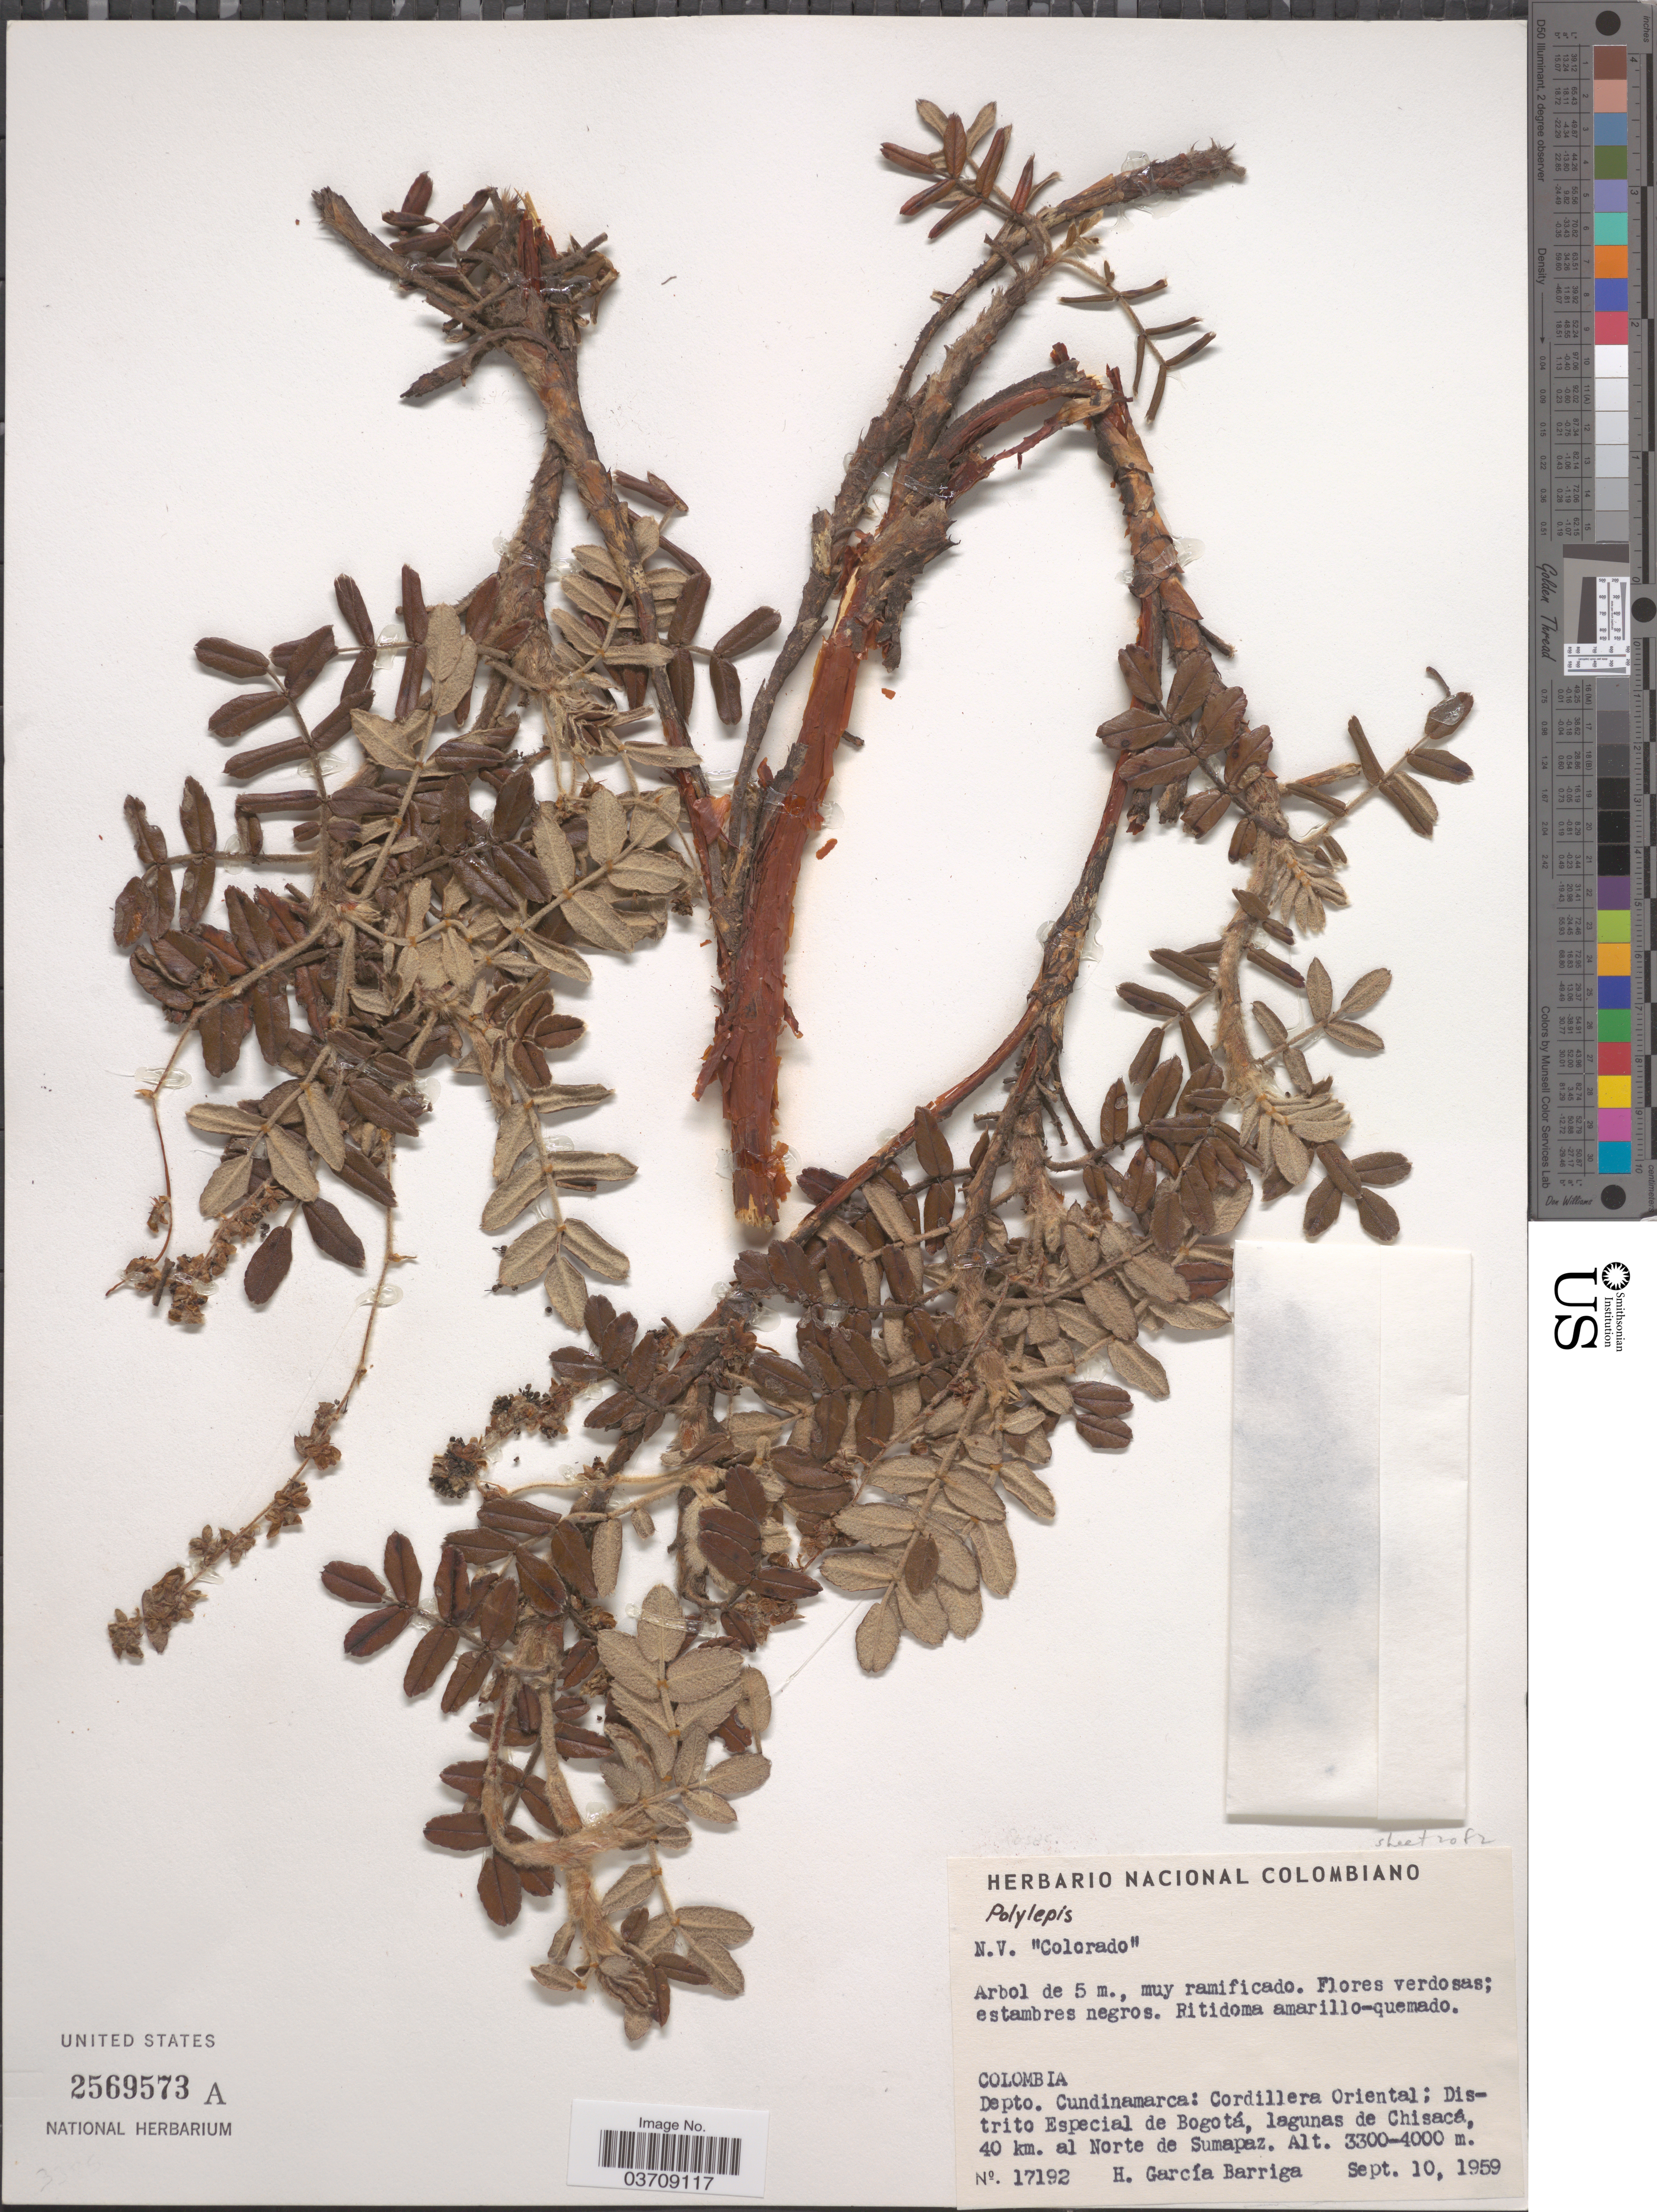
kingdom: Plantae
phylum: Tracheophyta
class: Magnoliopsida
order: Rosales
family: Rosaceae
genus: Polylepis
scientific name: Polylepis quadrijuga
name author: Bitter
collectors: H. García Barriga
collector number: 17192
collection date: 1959-09-10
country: Colombia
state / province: Cundinamarca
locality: Depto. Cundinamarca: Cordillera Oriental; Distrito Especial de Bogotá, lagunas de Chisacá, 40 km. al Norte de Sumapaz.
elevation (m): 3300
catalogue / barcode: US 2569573A